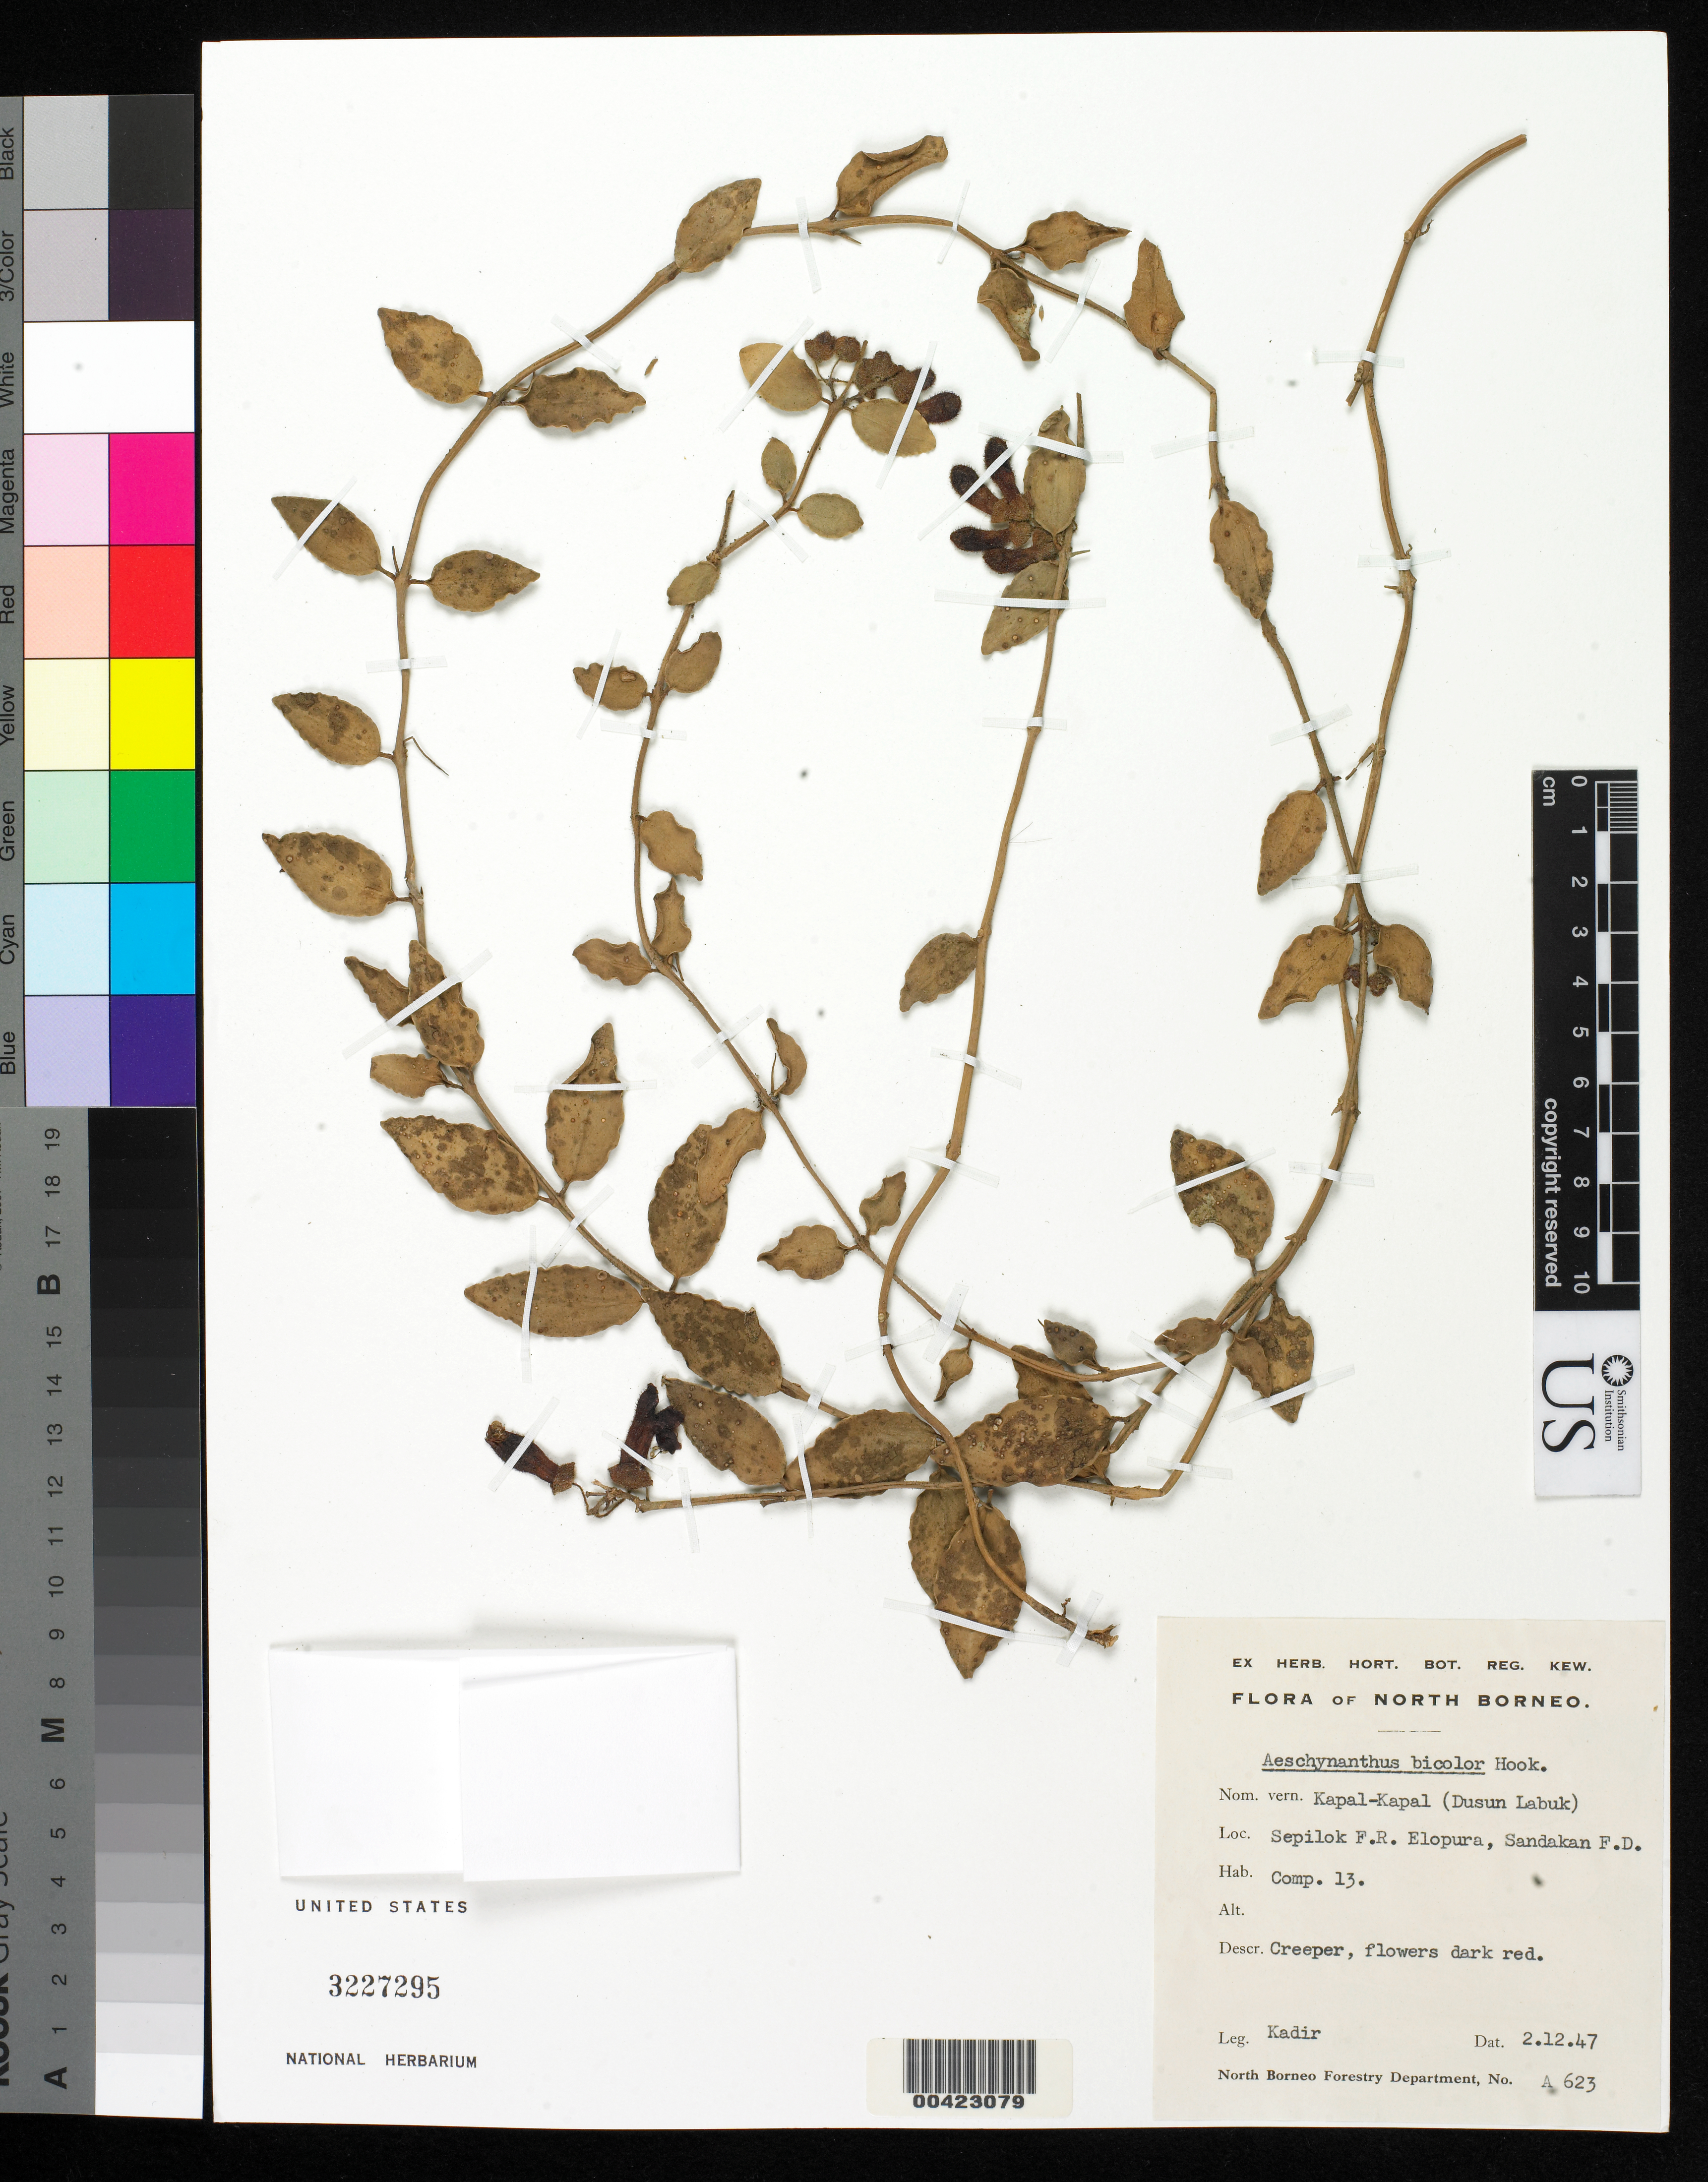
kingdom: Plantae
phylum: Tracheophyta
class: Magnoliopsida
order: Lamiales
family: Gesneriaceae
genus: Aeschynanthus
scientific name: Aeschynanthus bicolor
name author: Hook. f.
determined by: Skog, Laurence E.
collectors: -. Kadir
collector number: A 623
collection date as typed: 02 Dec 1947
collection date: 1947-12-02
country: Malaysia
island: Borneo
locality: Sepilok, elopura, sandakan F.D.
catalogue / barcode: US 3227295